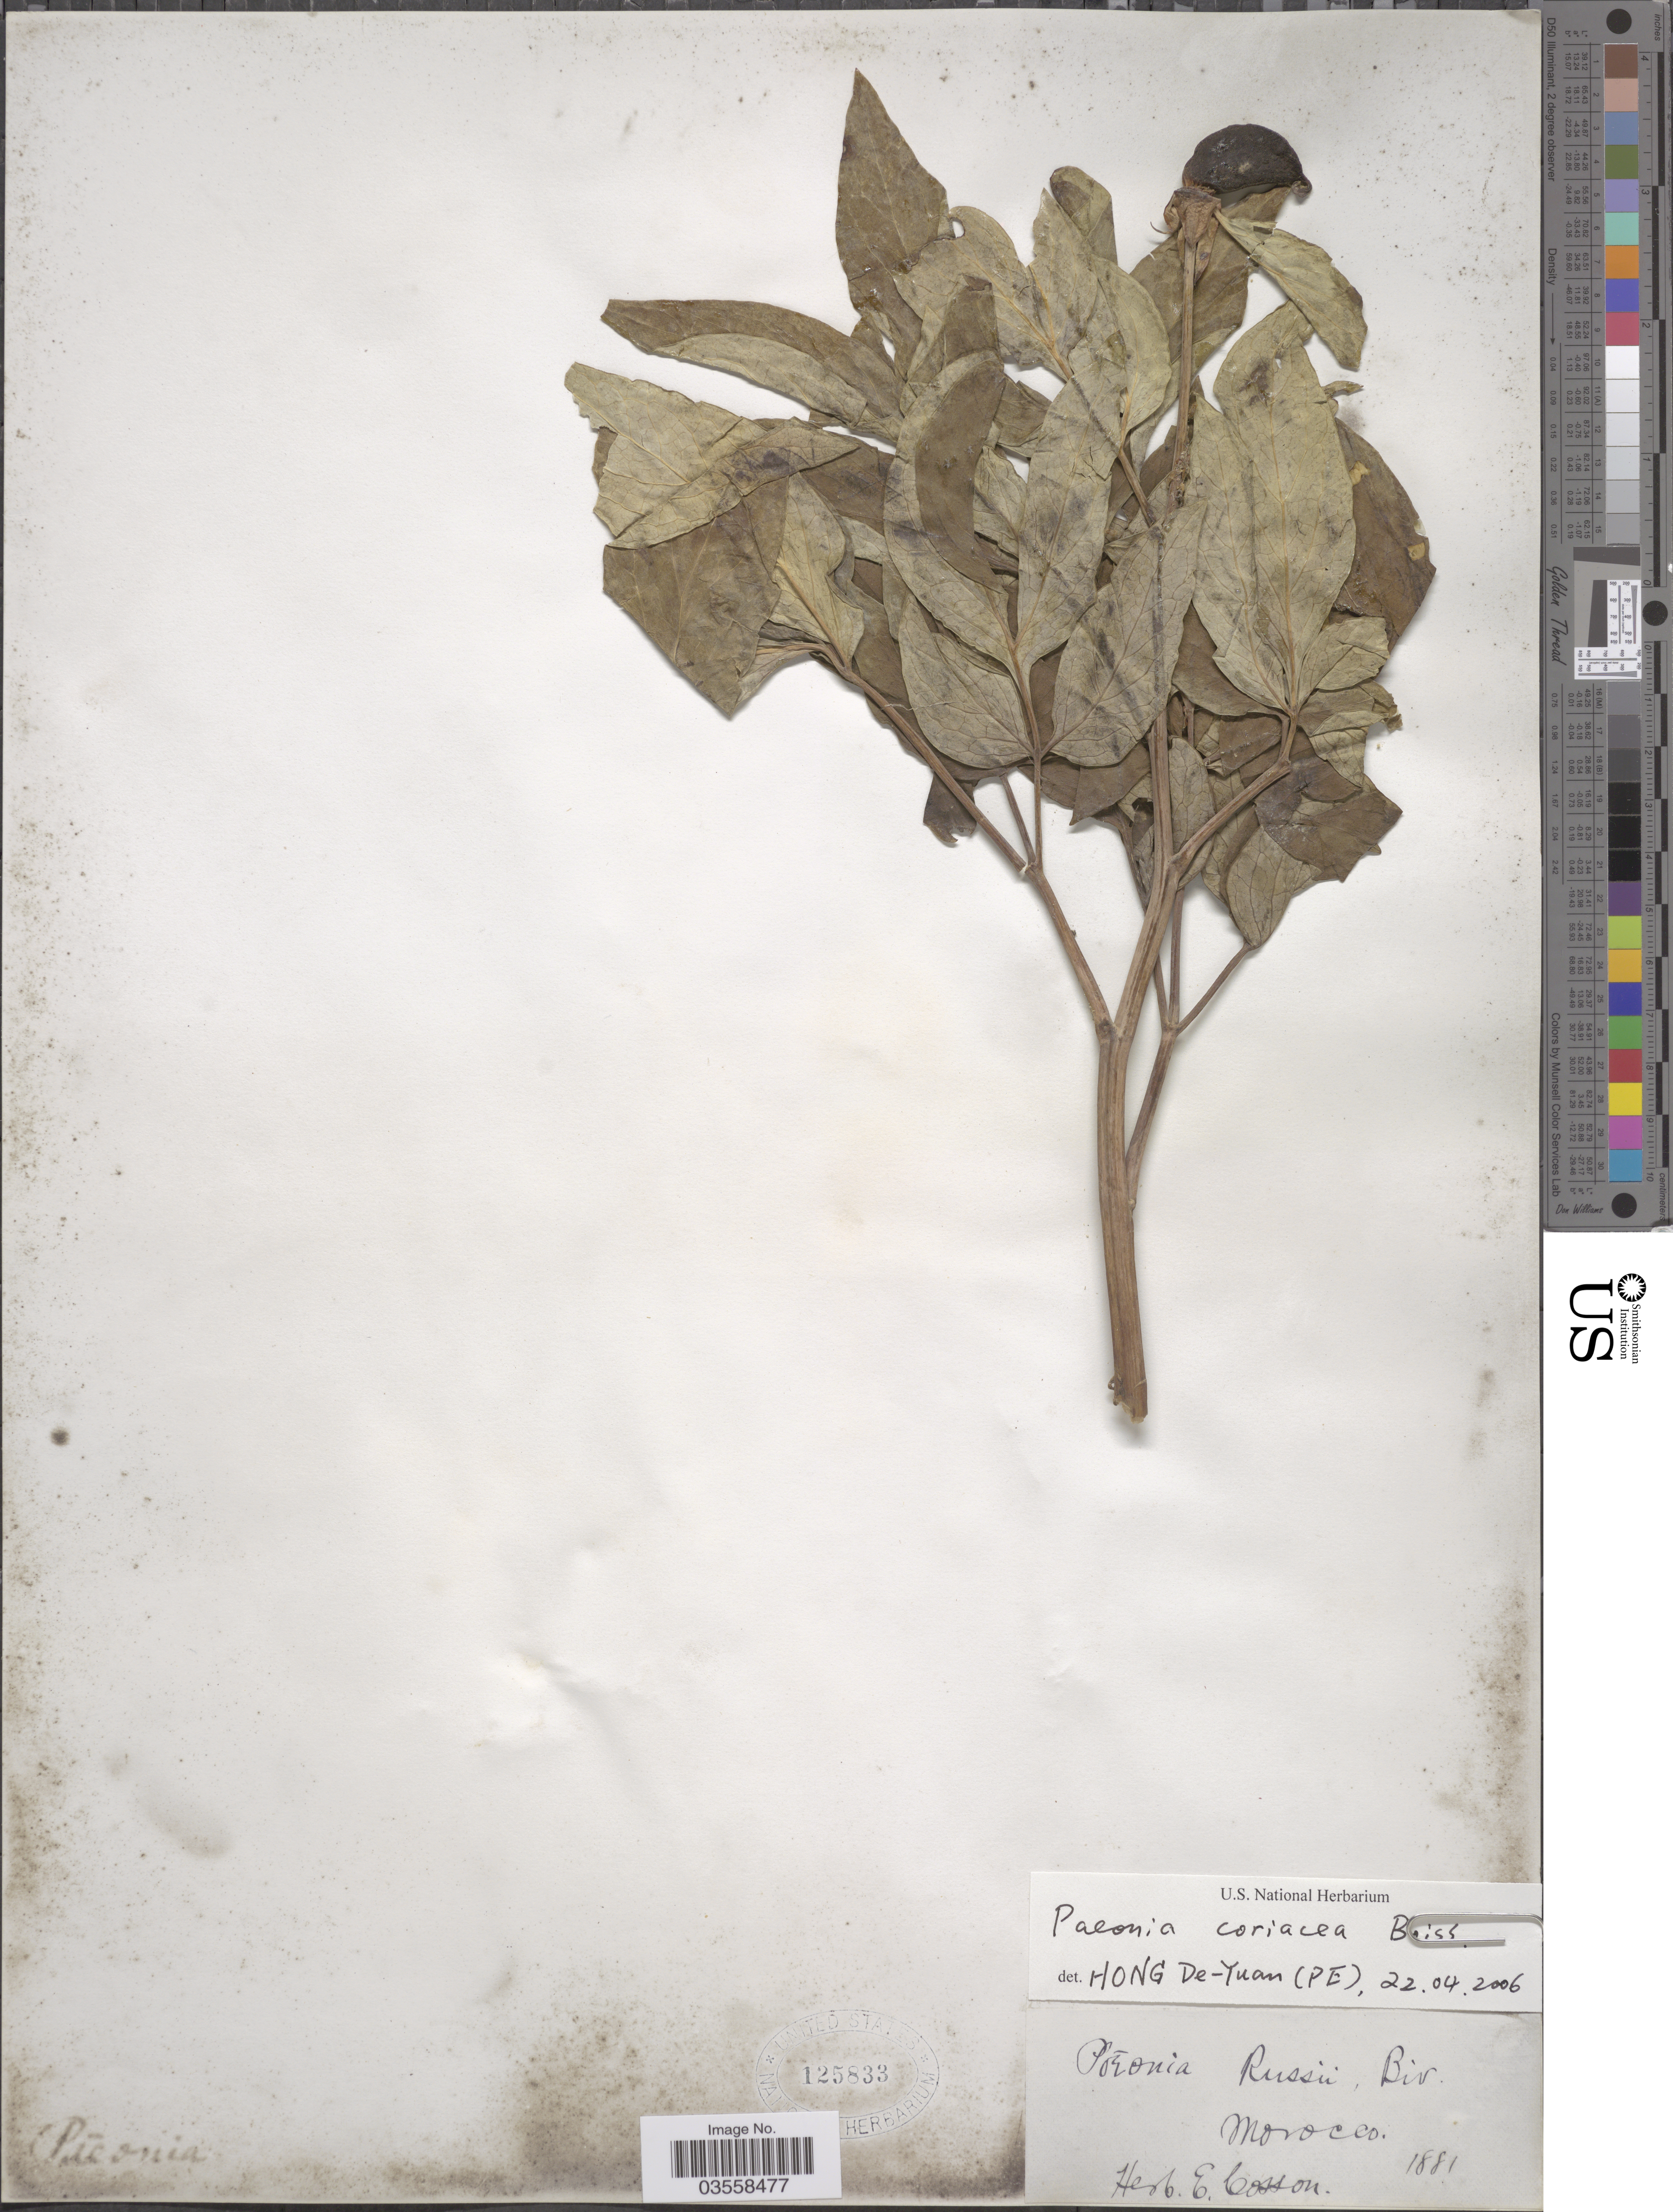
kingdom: Plantae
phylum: Tracheophyta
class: Magnoliopsida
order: Saxifragales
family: Paeoniaceae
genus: Paeonia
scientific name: Paeonia coriacea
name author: Boiss.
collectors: ex herb. Cosson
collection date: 1881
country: Morocco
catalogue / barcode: US 125833